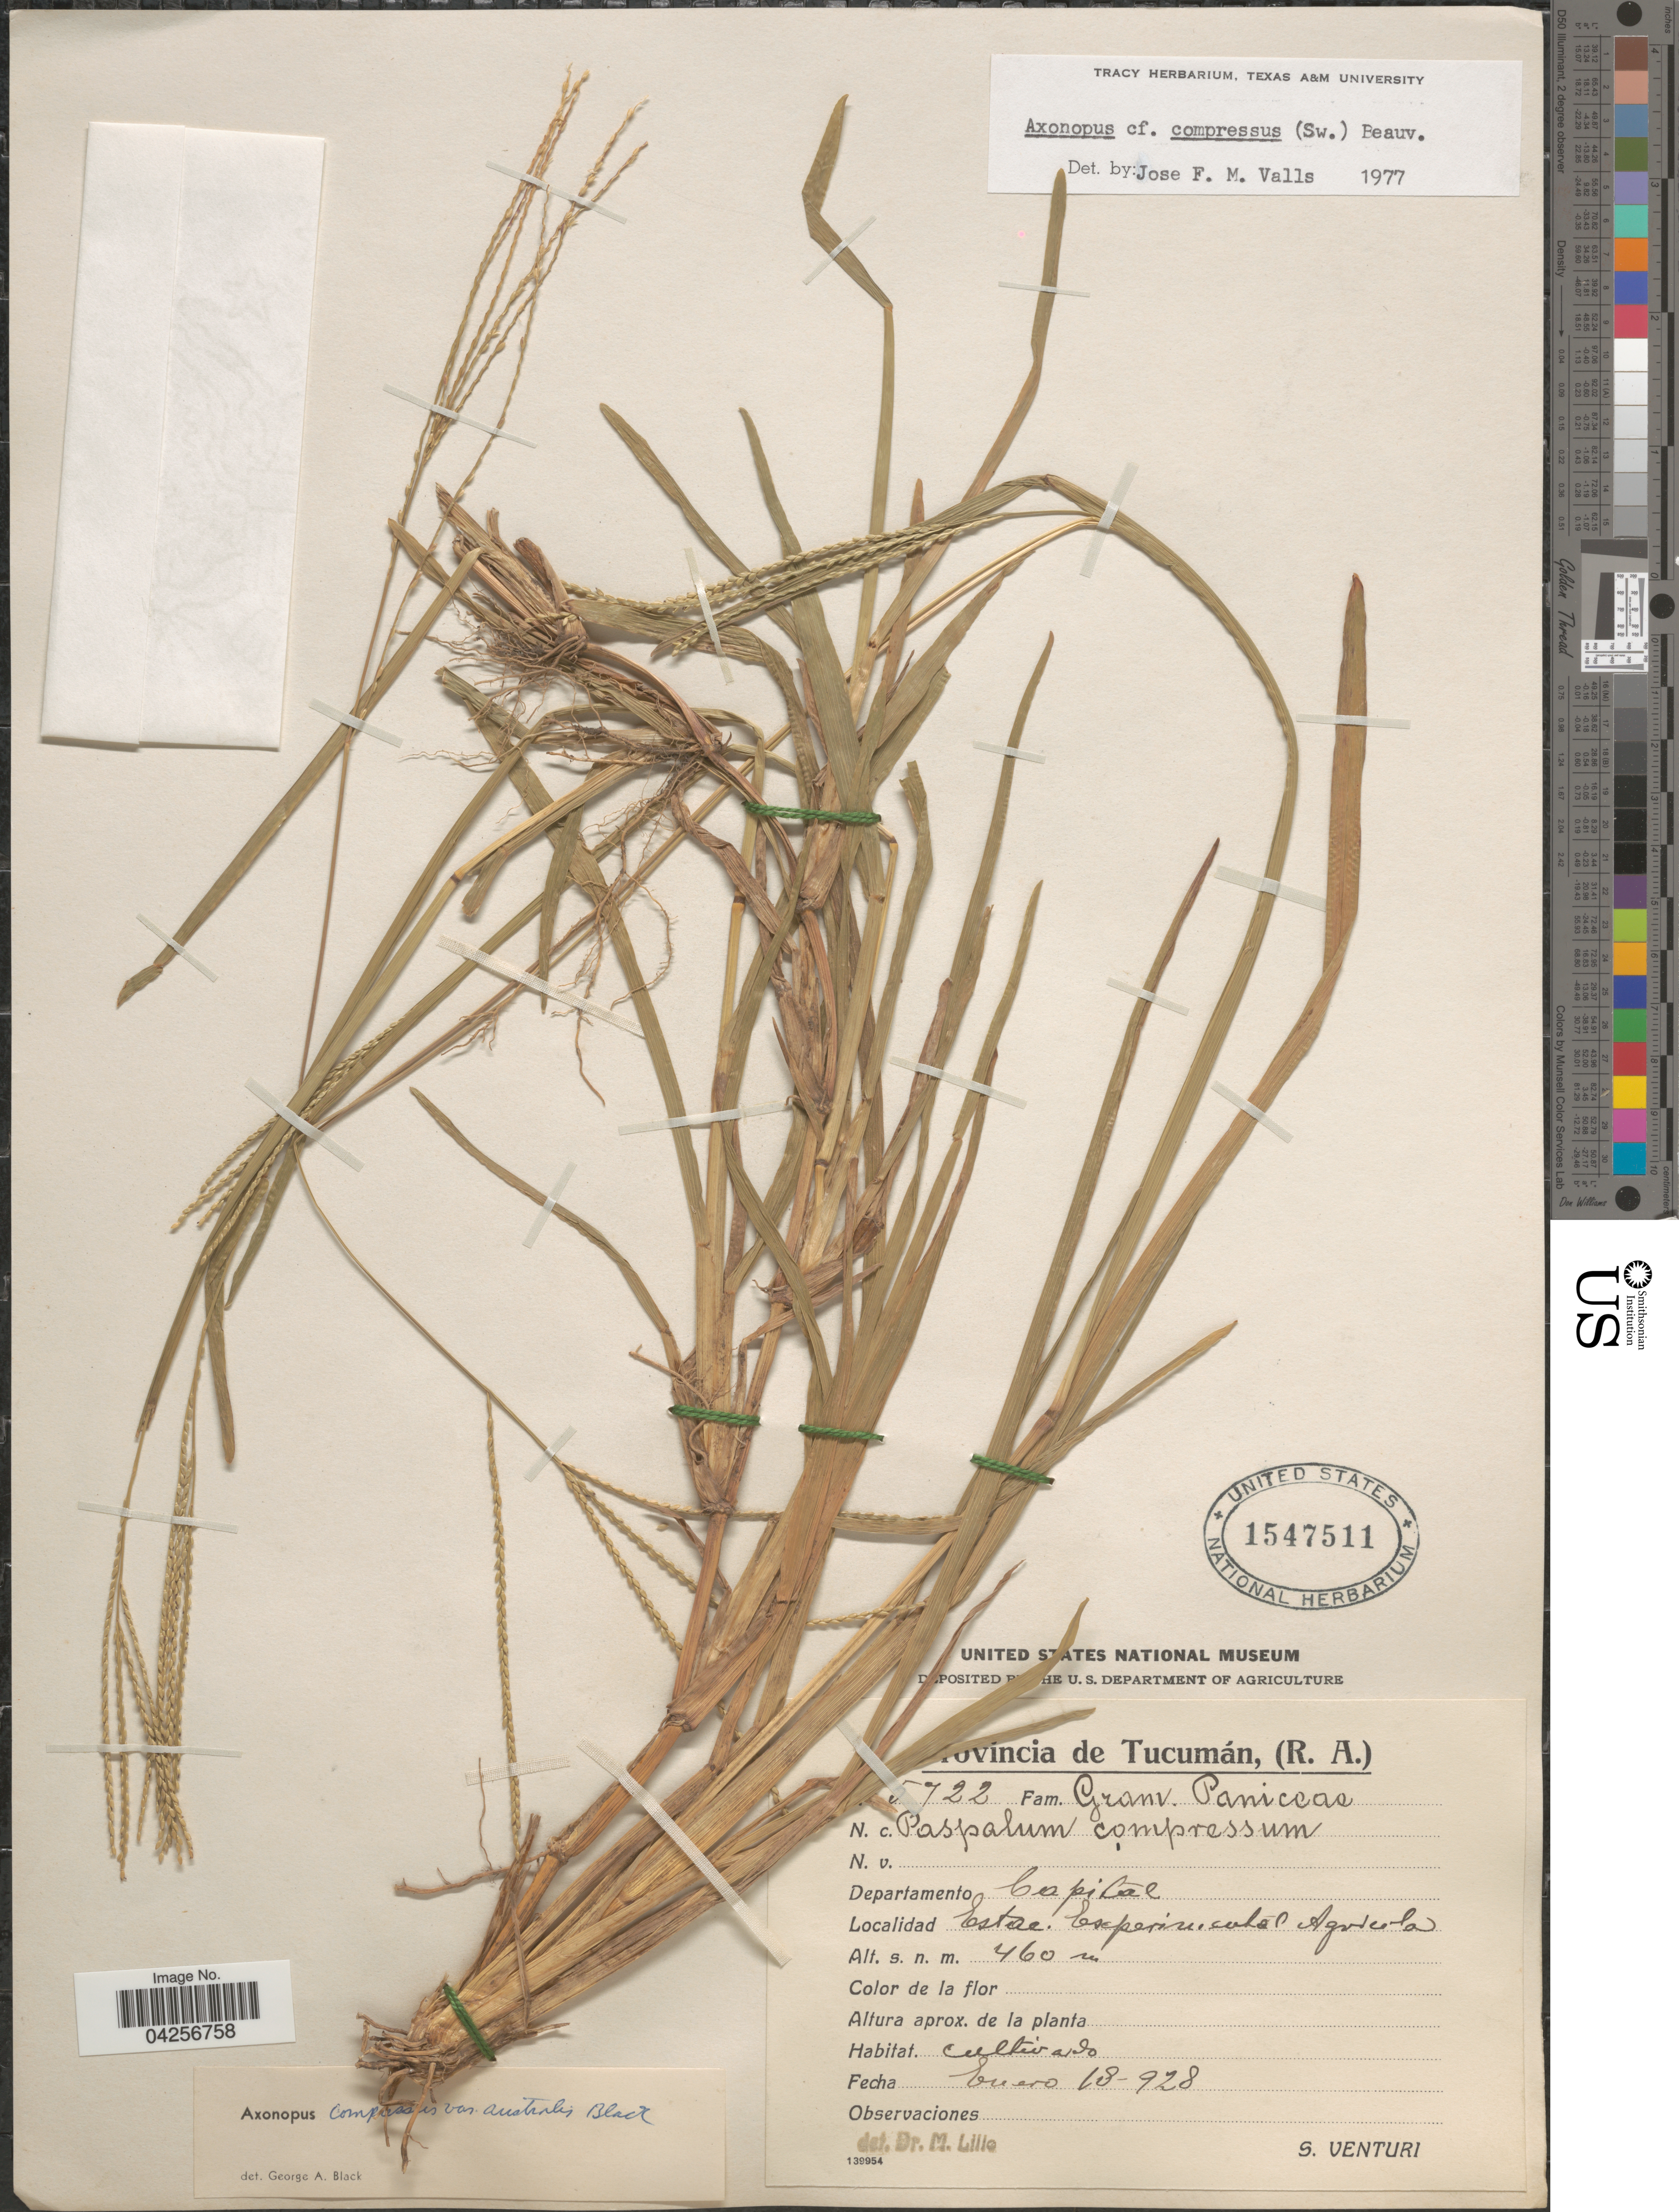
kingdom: Plantae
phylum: Tracheophyta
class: Liliopsida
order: Poales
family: Poaceae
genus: Axonopus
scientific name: Axonopus compressus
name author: (Sw.) P. Beauv.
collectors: S. Venturi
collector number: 5722*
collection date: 1928-01-18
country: Argentina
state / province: Tucuman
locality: Departamento Capital. Estac. Experimental Agricola.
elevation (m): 460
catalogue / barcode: US 1547511